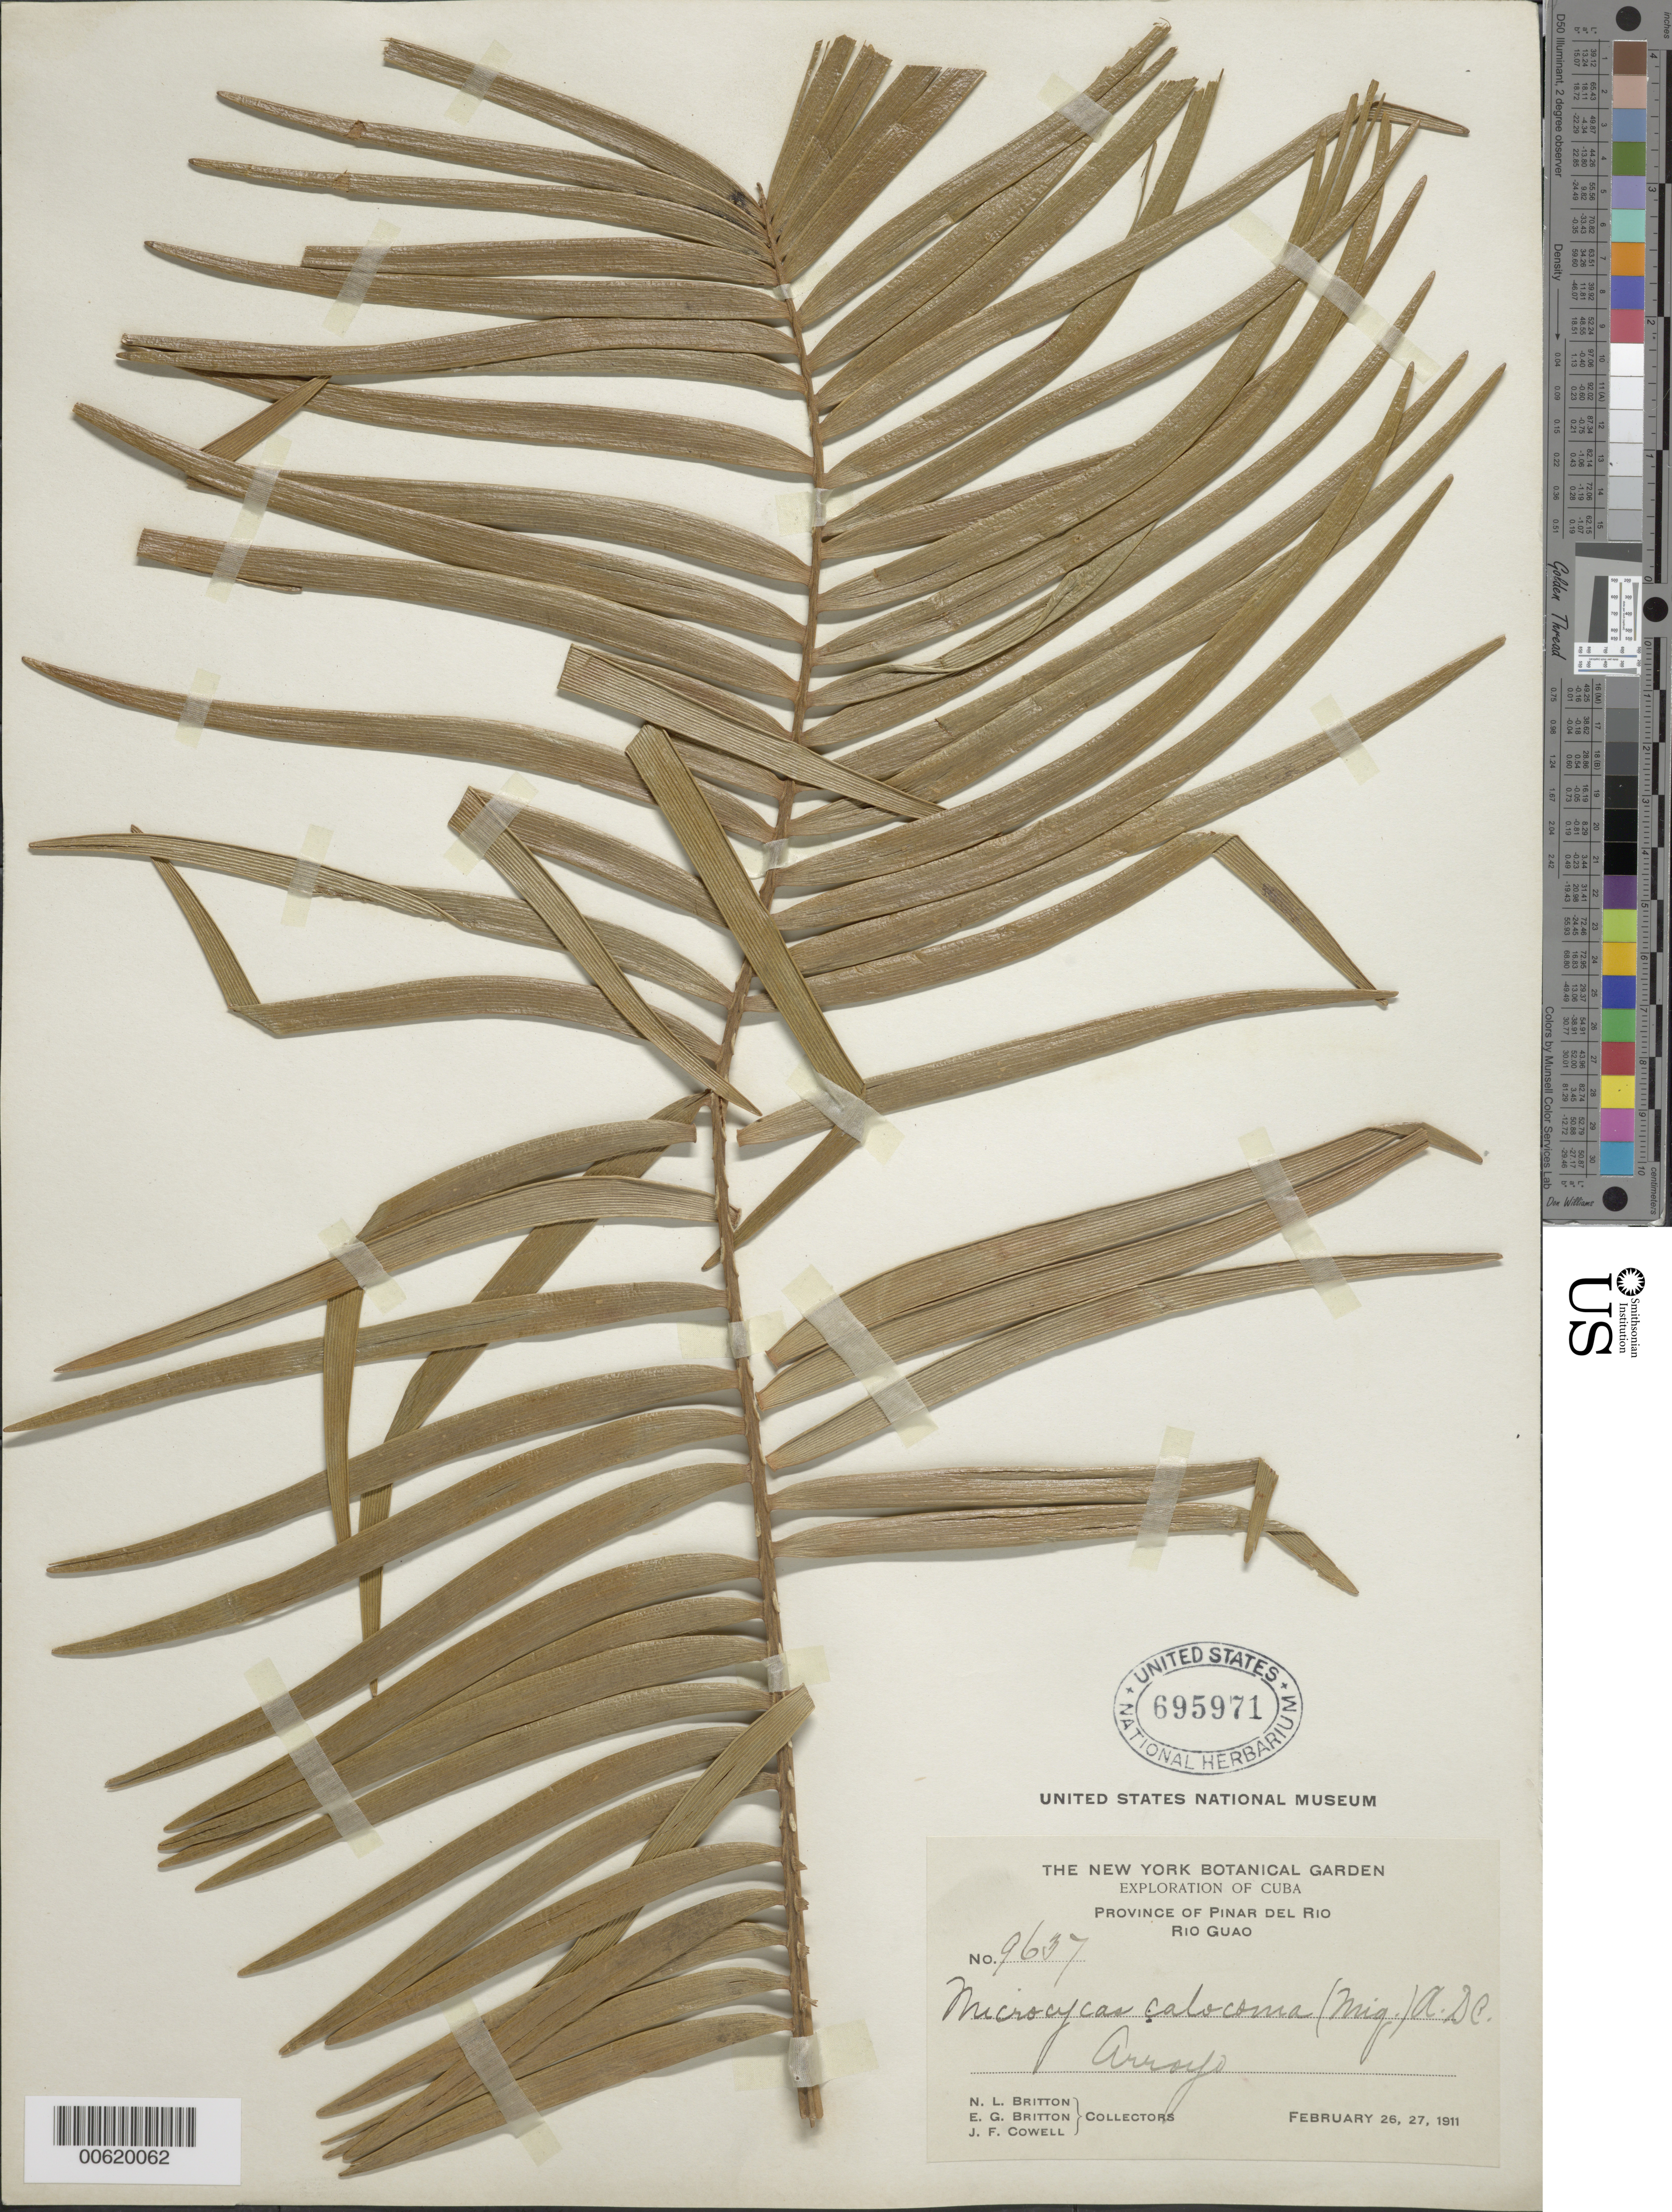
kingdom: Plantae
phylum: Tracheophyta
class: Cycadopsida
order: Cycadales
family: Zamiaceae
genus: Microcycas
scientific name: Microcycas calocoma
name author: (Miq.) A. DC.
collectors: N. Britton, E. G. Britton & J. F. Cowell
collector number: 9637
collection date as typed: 26 Feb 1911 to 27 Feb 1911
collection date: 1911-02-26/1911-02-27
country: Cuba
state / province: Pinar del Río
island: Greater Antilles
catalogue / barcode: US 695971